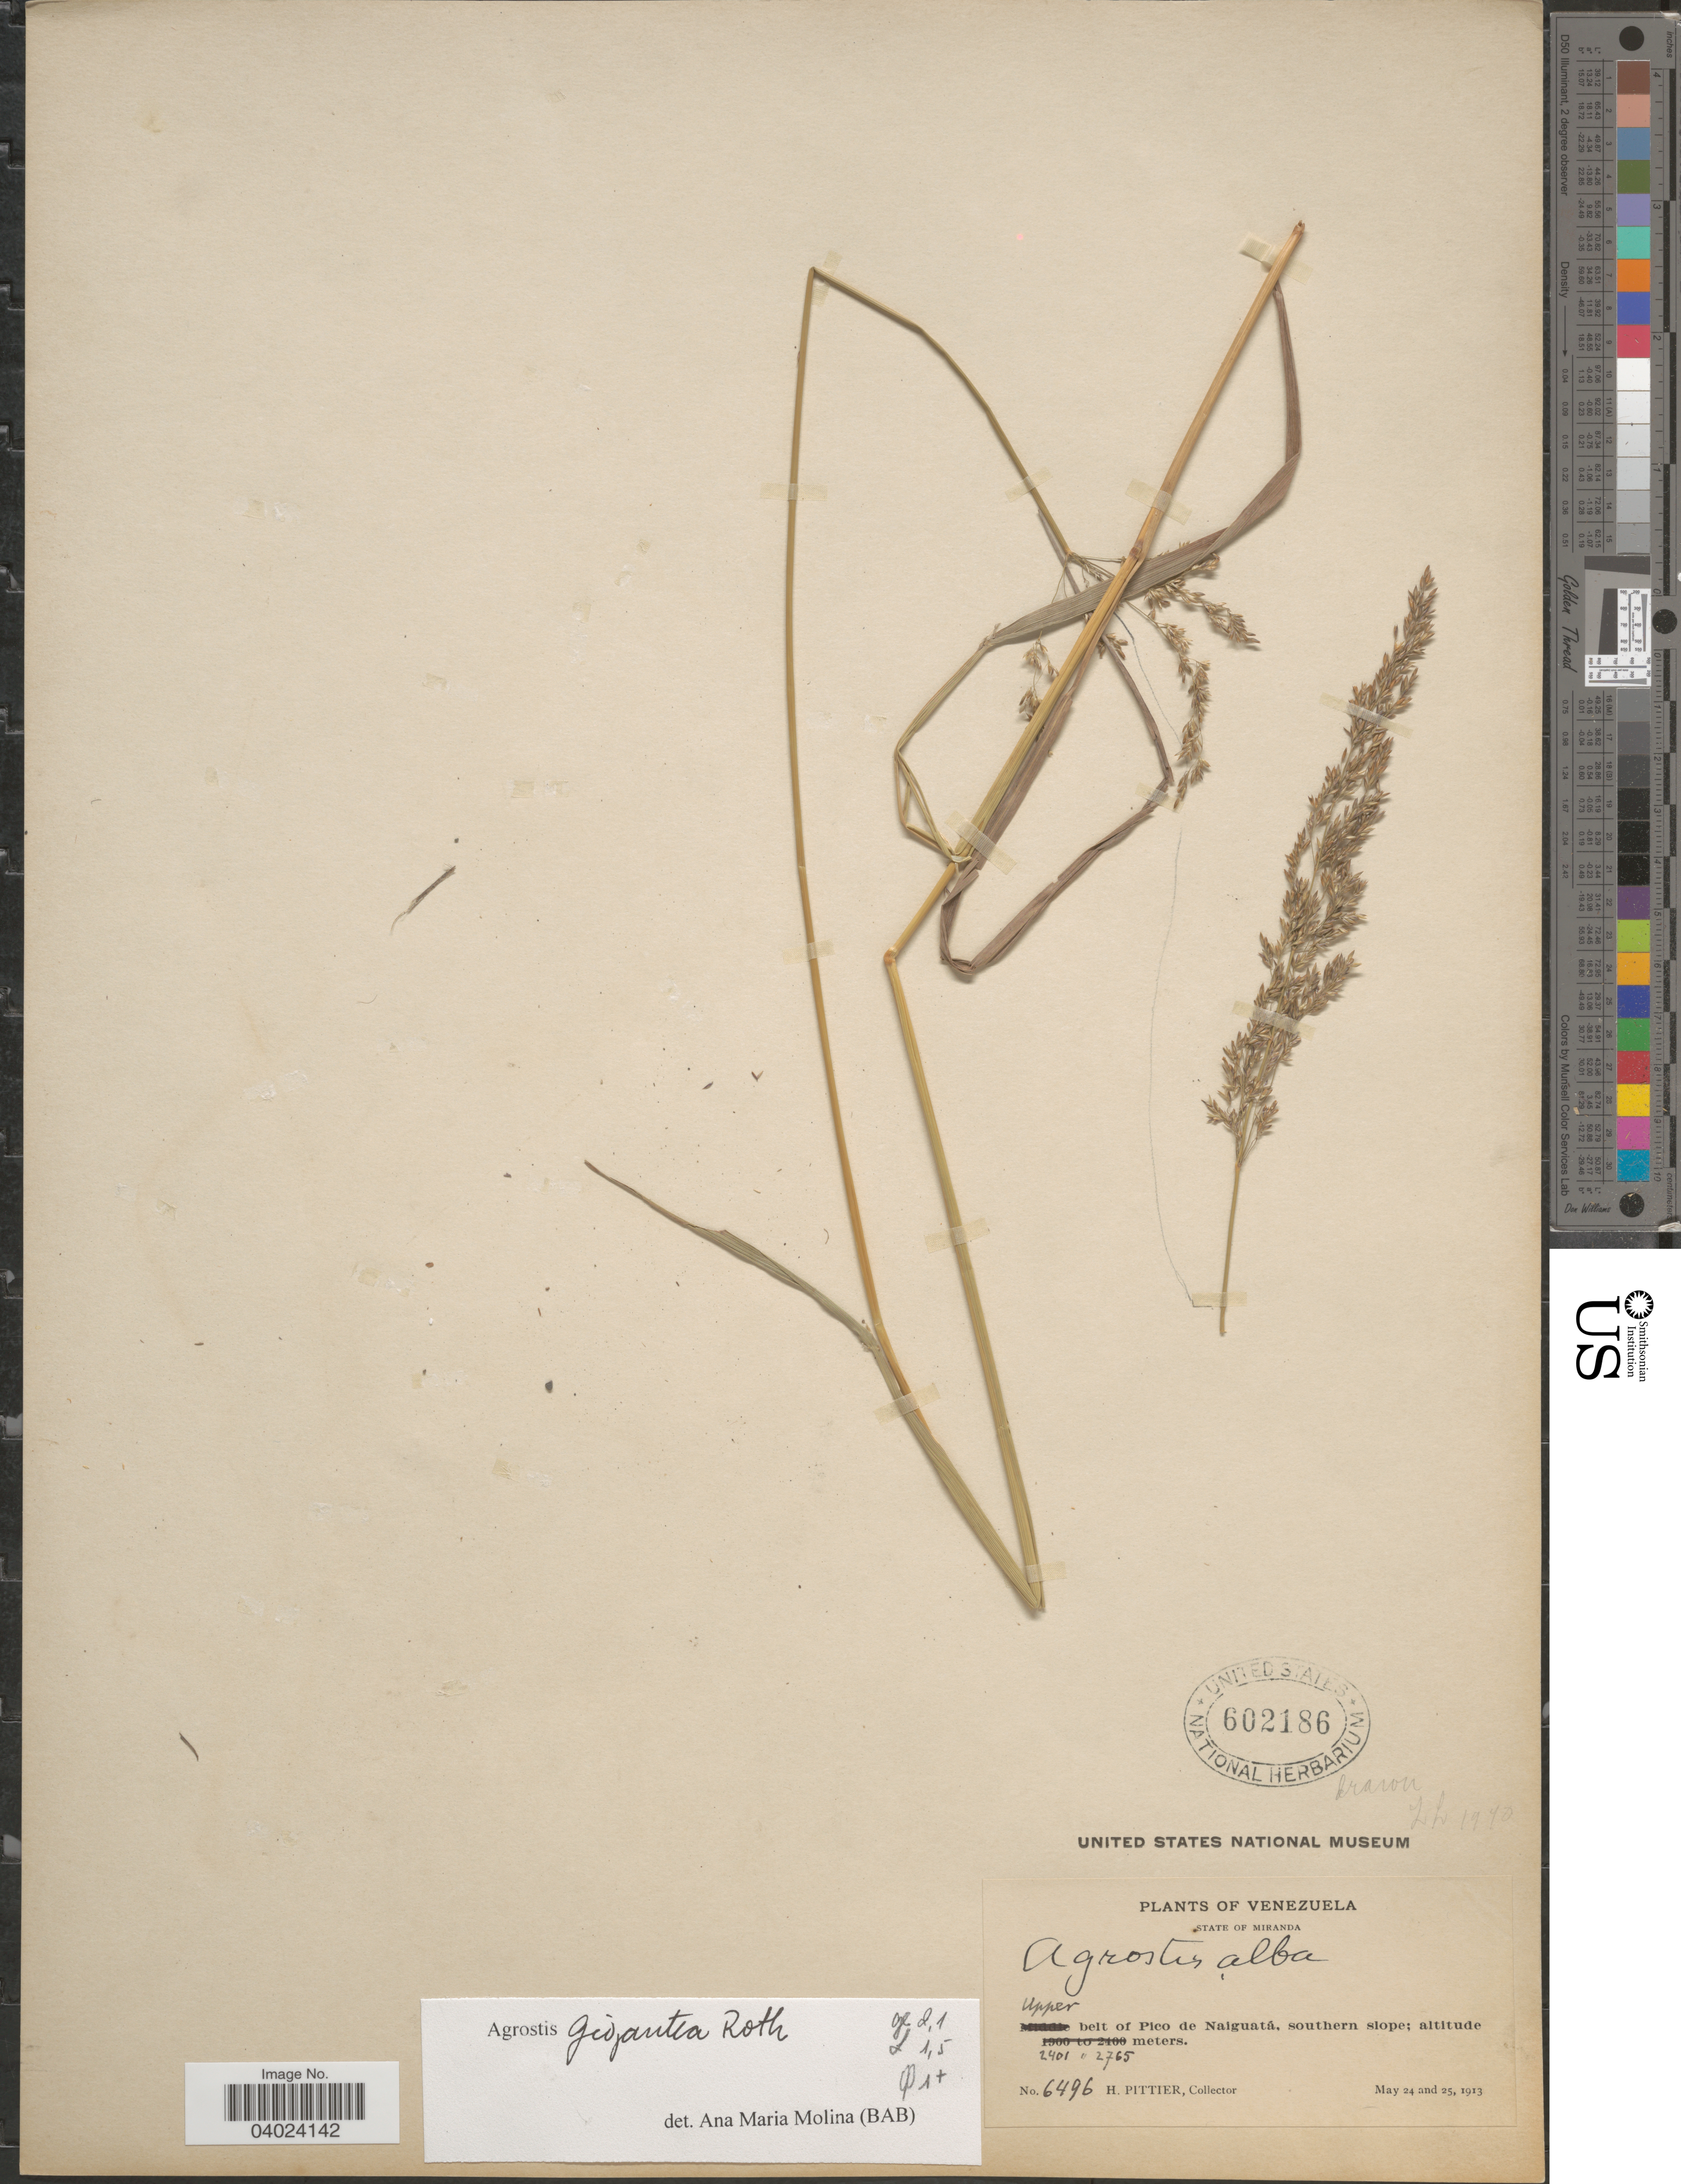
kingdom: Plantae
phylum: Tracheophyta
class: Liliopsida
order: Poales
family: Poaceae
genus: Agrostis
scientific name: Agrostis gigantea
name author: Roth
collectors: H. F. Pittier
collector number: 6496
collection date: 1913-05-24/1913-05-25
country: Venezuela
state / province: Miranda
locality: Upper belt of Pico de Naiguatá, southern slope.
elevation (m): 2401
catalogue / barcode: US 602186